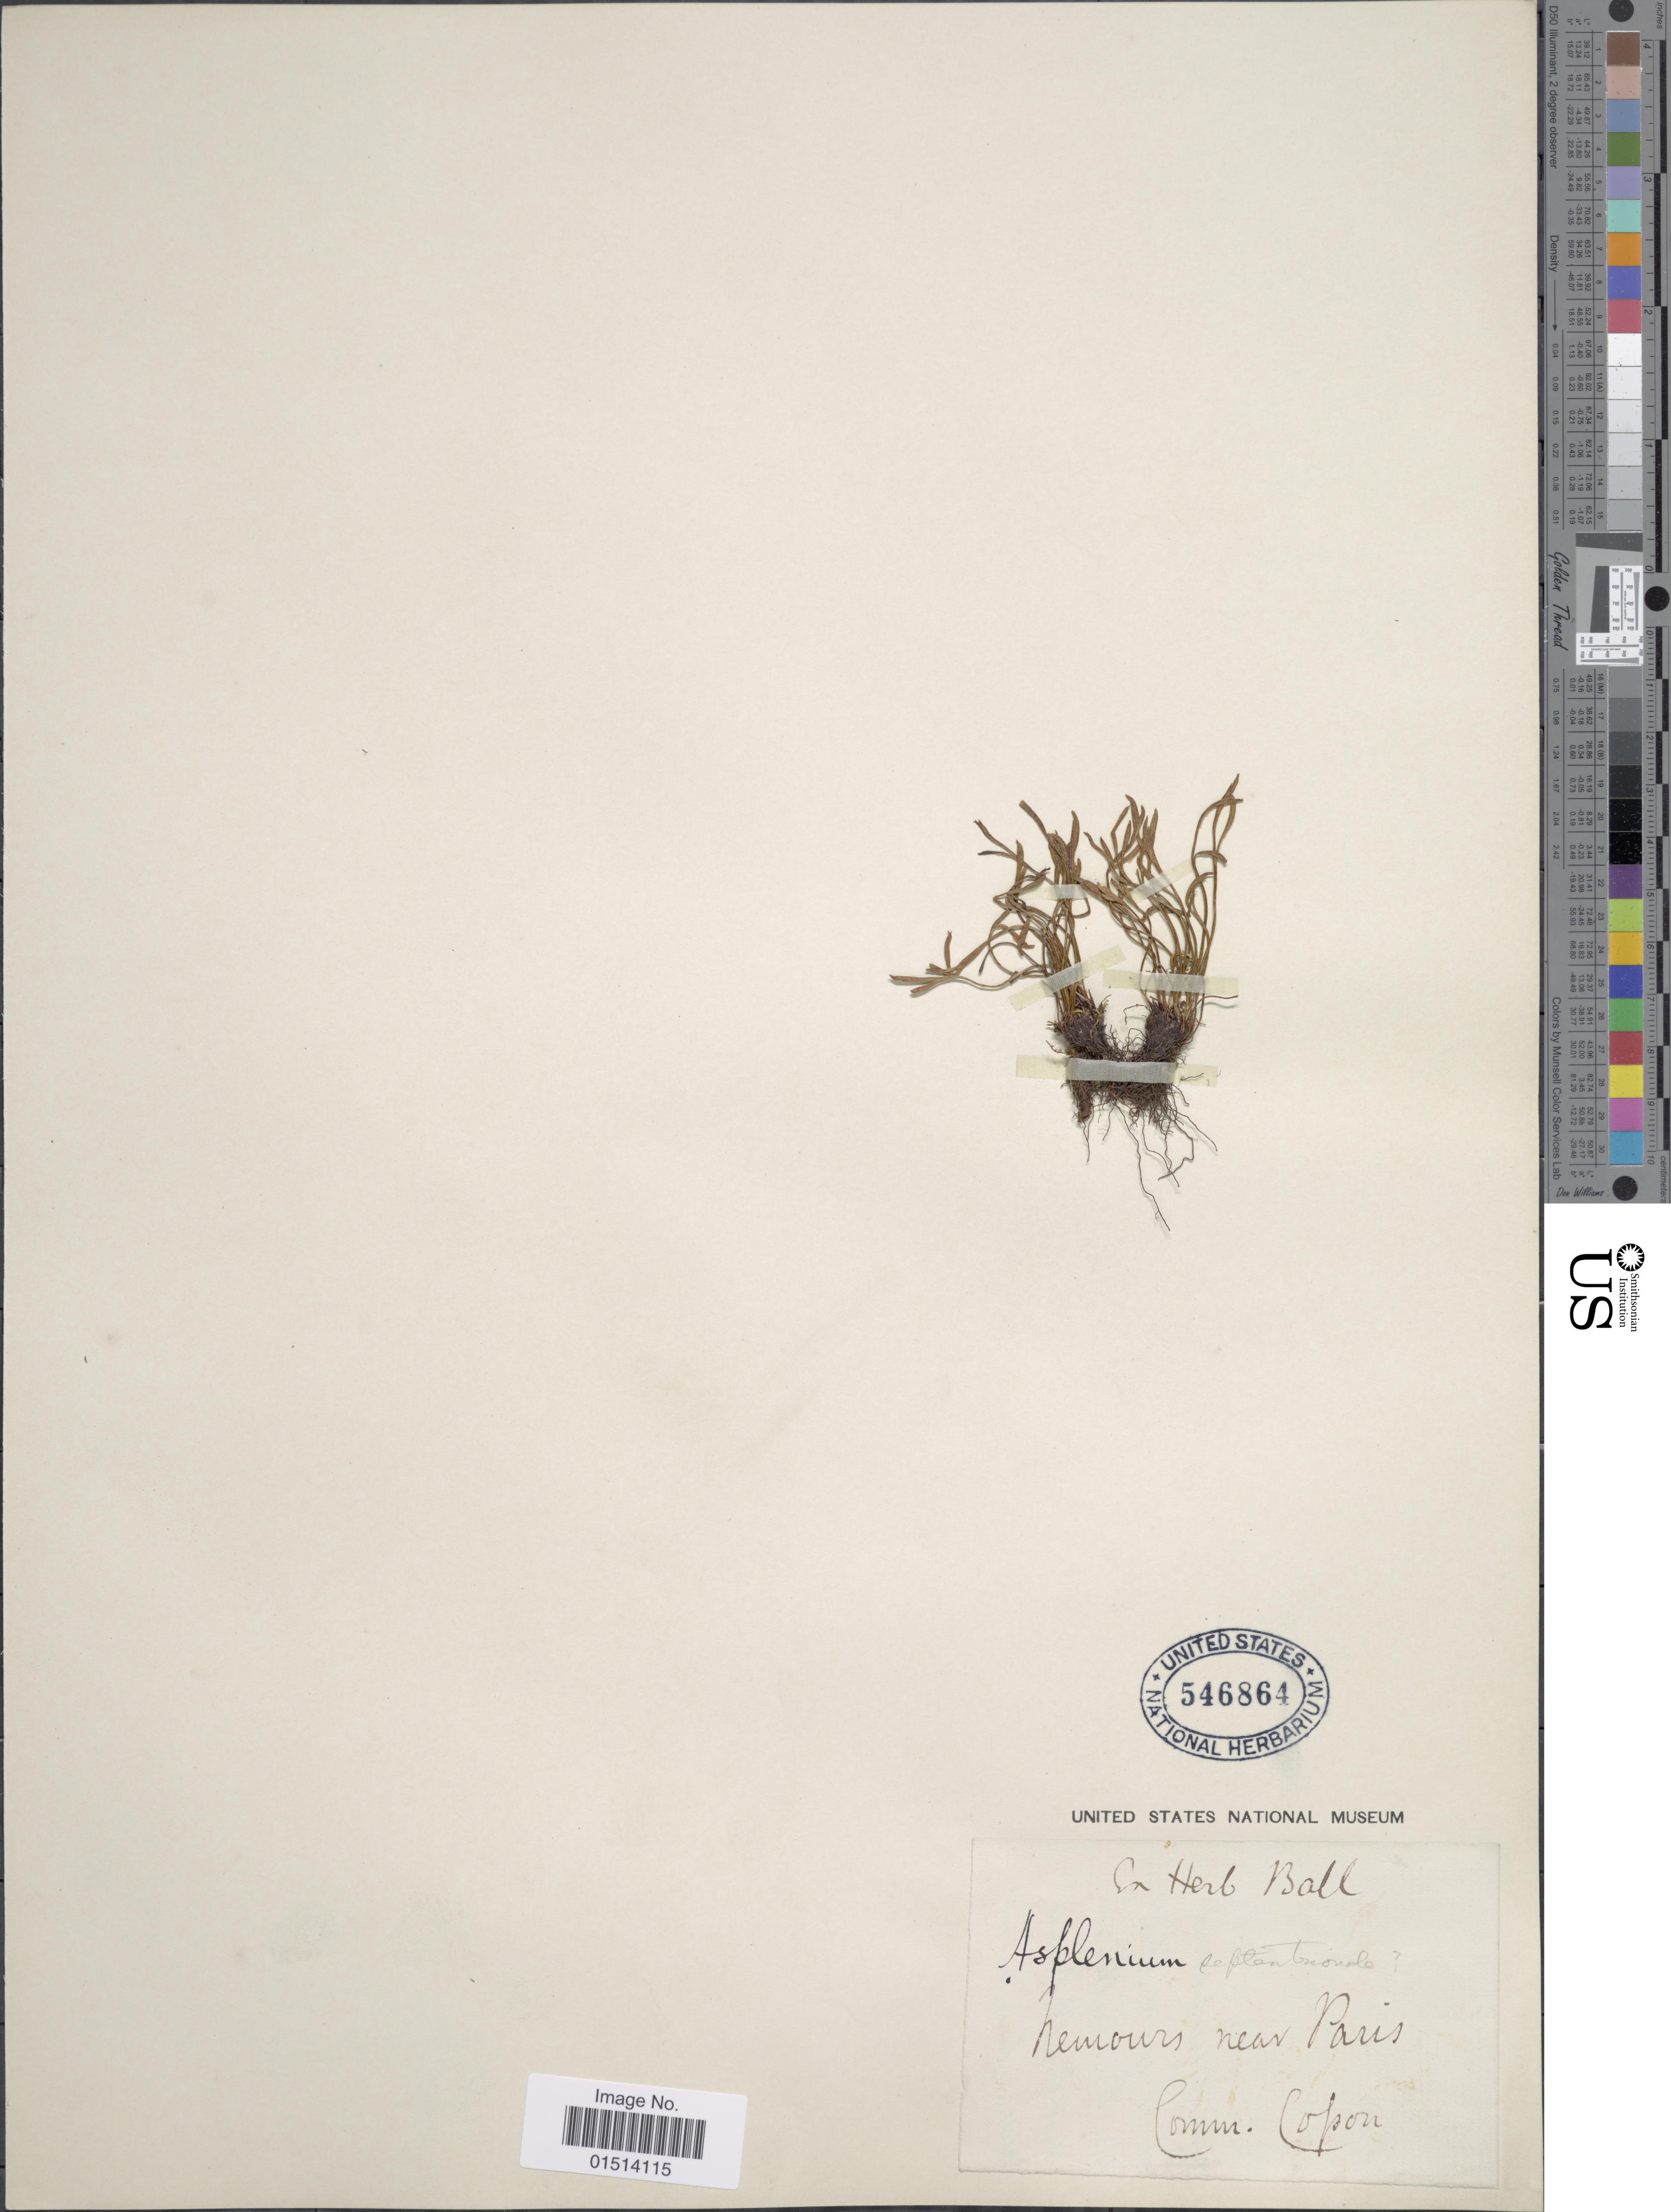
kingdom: Plantae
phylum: Tracheophyta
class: Polypodiopsida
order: Polypodiales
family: Aspleniaceae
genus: Asplenium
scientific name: Asplenium septentrionale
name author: (L.) Hoffm.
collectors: ex herb. John Ball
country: France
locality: Nemours near Paris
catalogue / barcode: US 546864